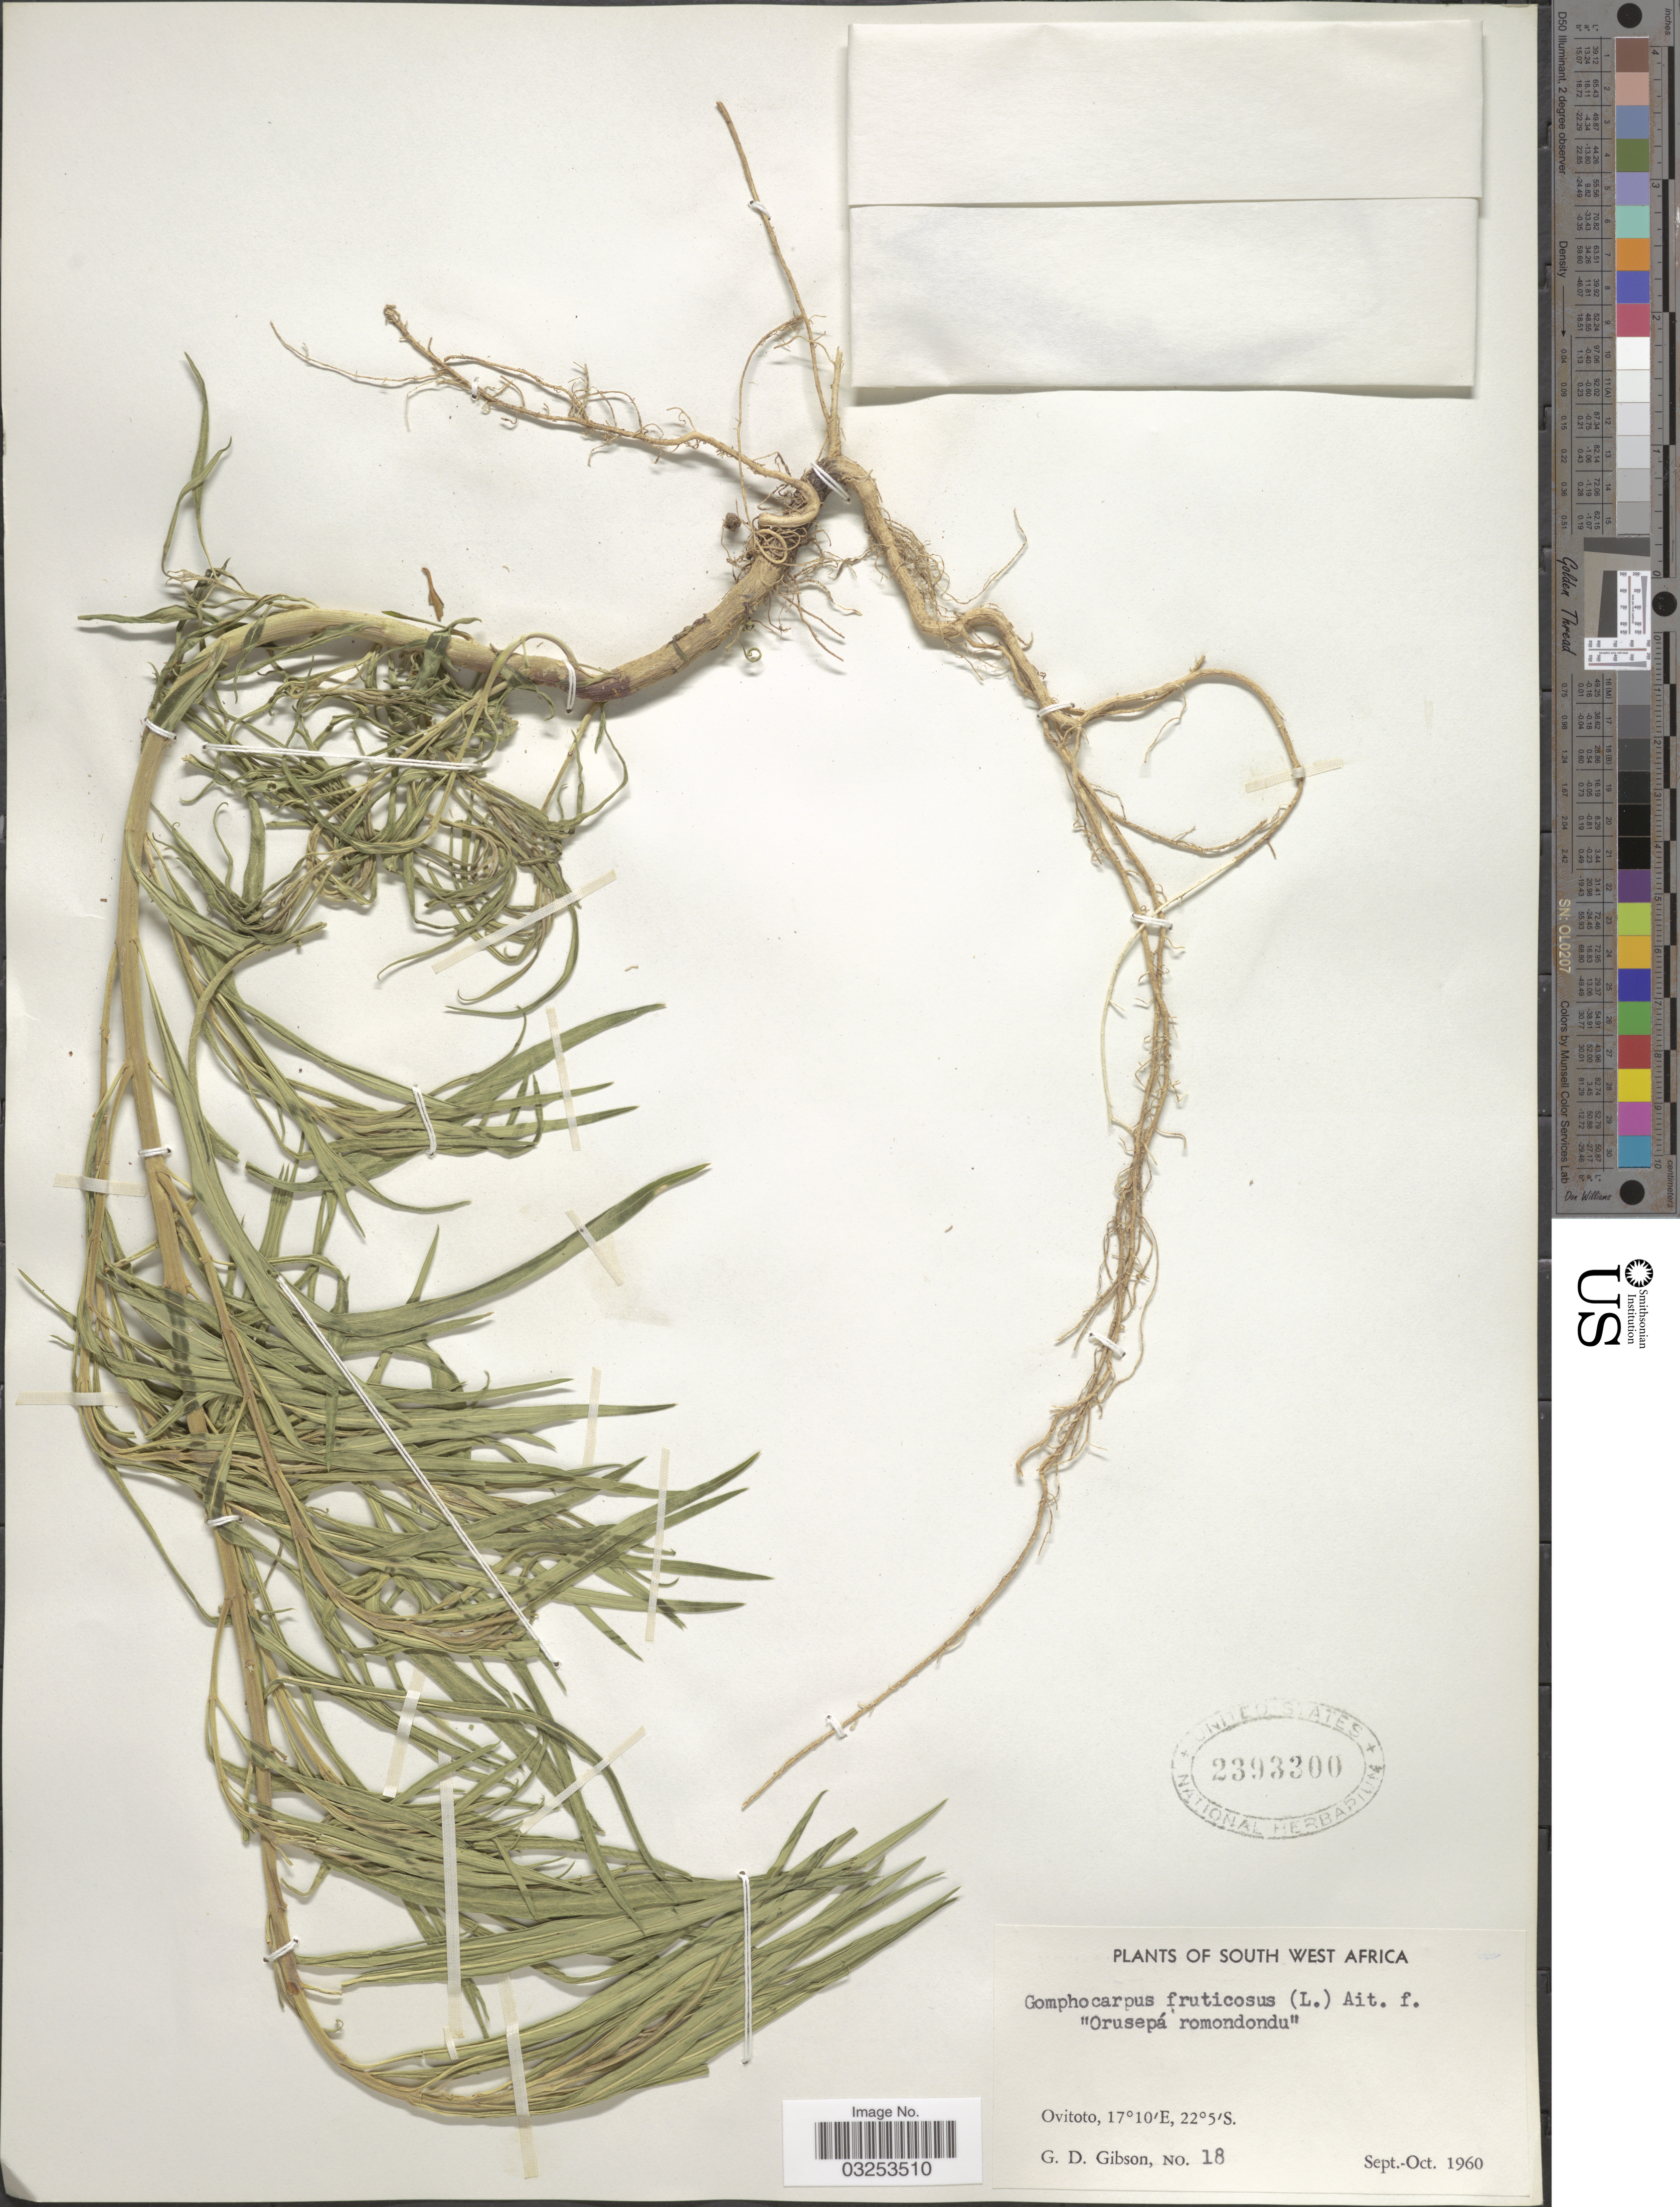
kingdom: Plantae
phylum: Tracheophyta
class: Magnoliopsida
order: Gentianales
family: Apocynaceae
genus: Gomphocarpus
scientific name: Gomphocarpus fruticosus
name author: (L.) W.T. Aiton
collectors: G. D. Gibson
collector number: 18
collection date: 1960-09/1960-10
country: Namibia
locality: South West Africa. Ovitoto.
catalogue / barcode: US 2393300